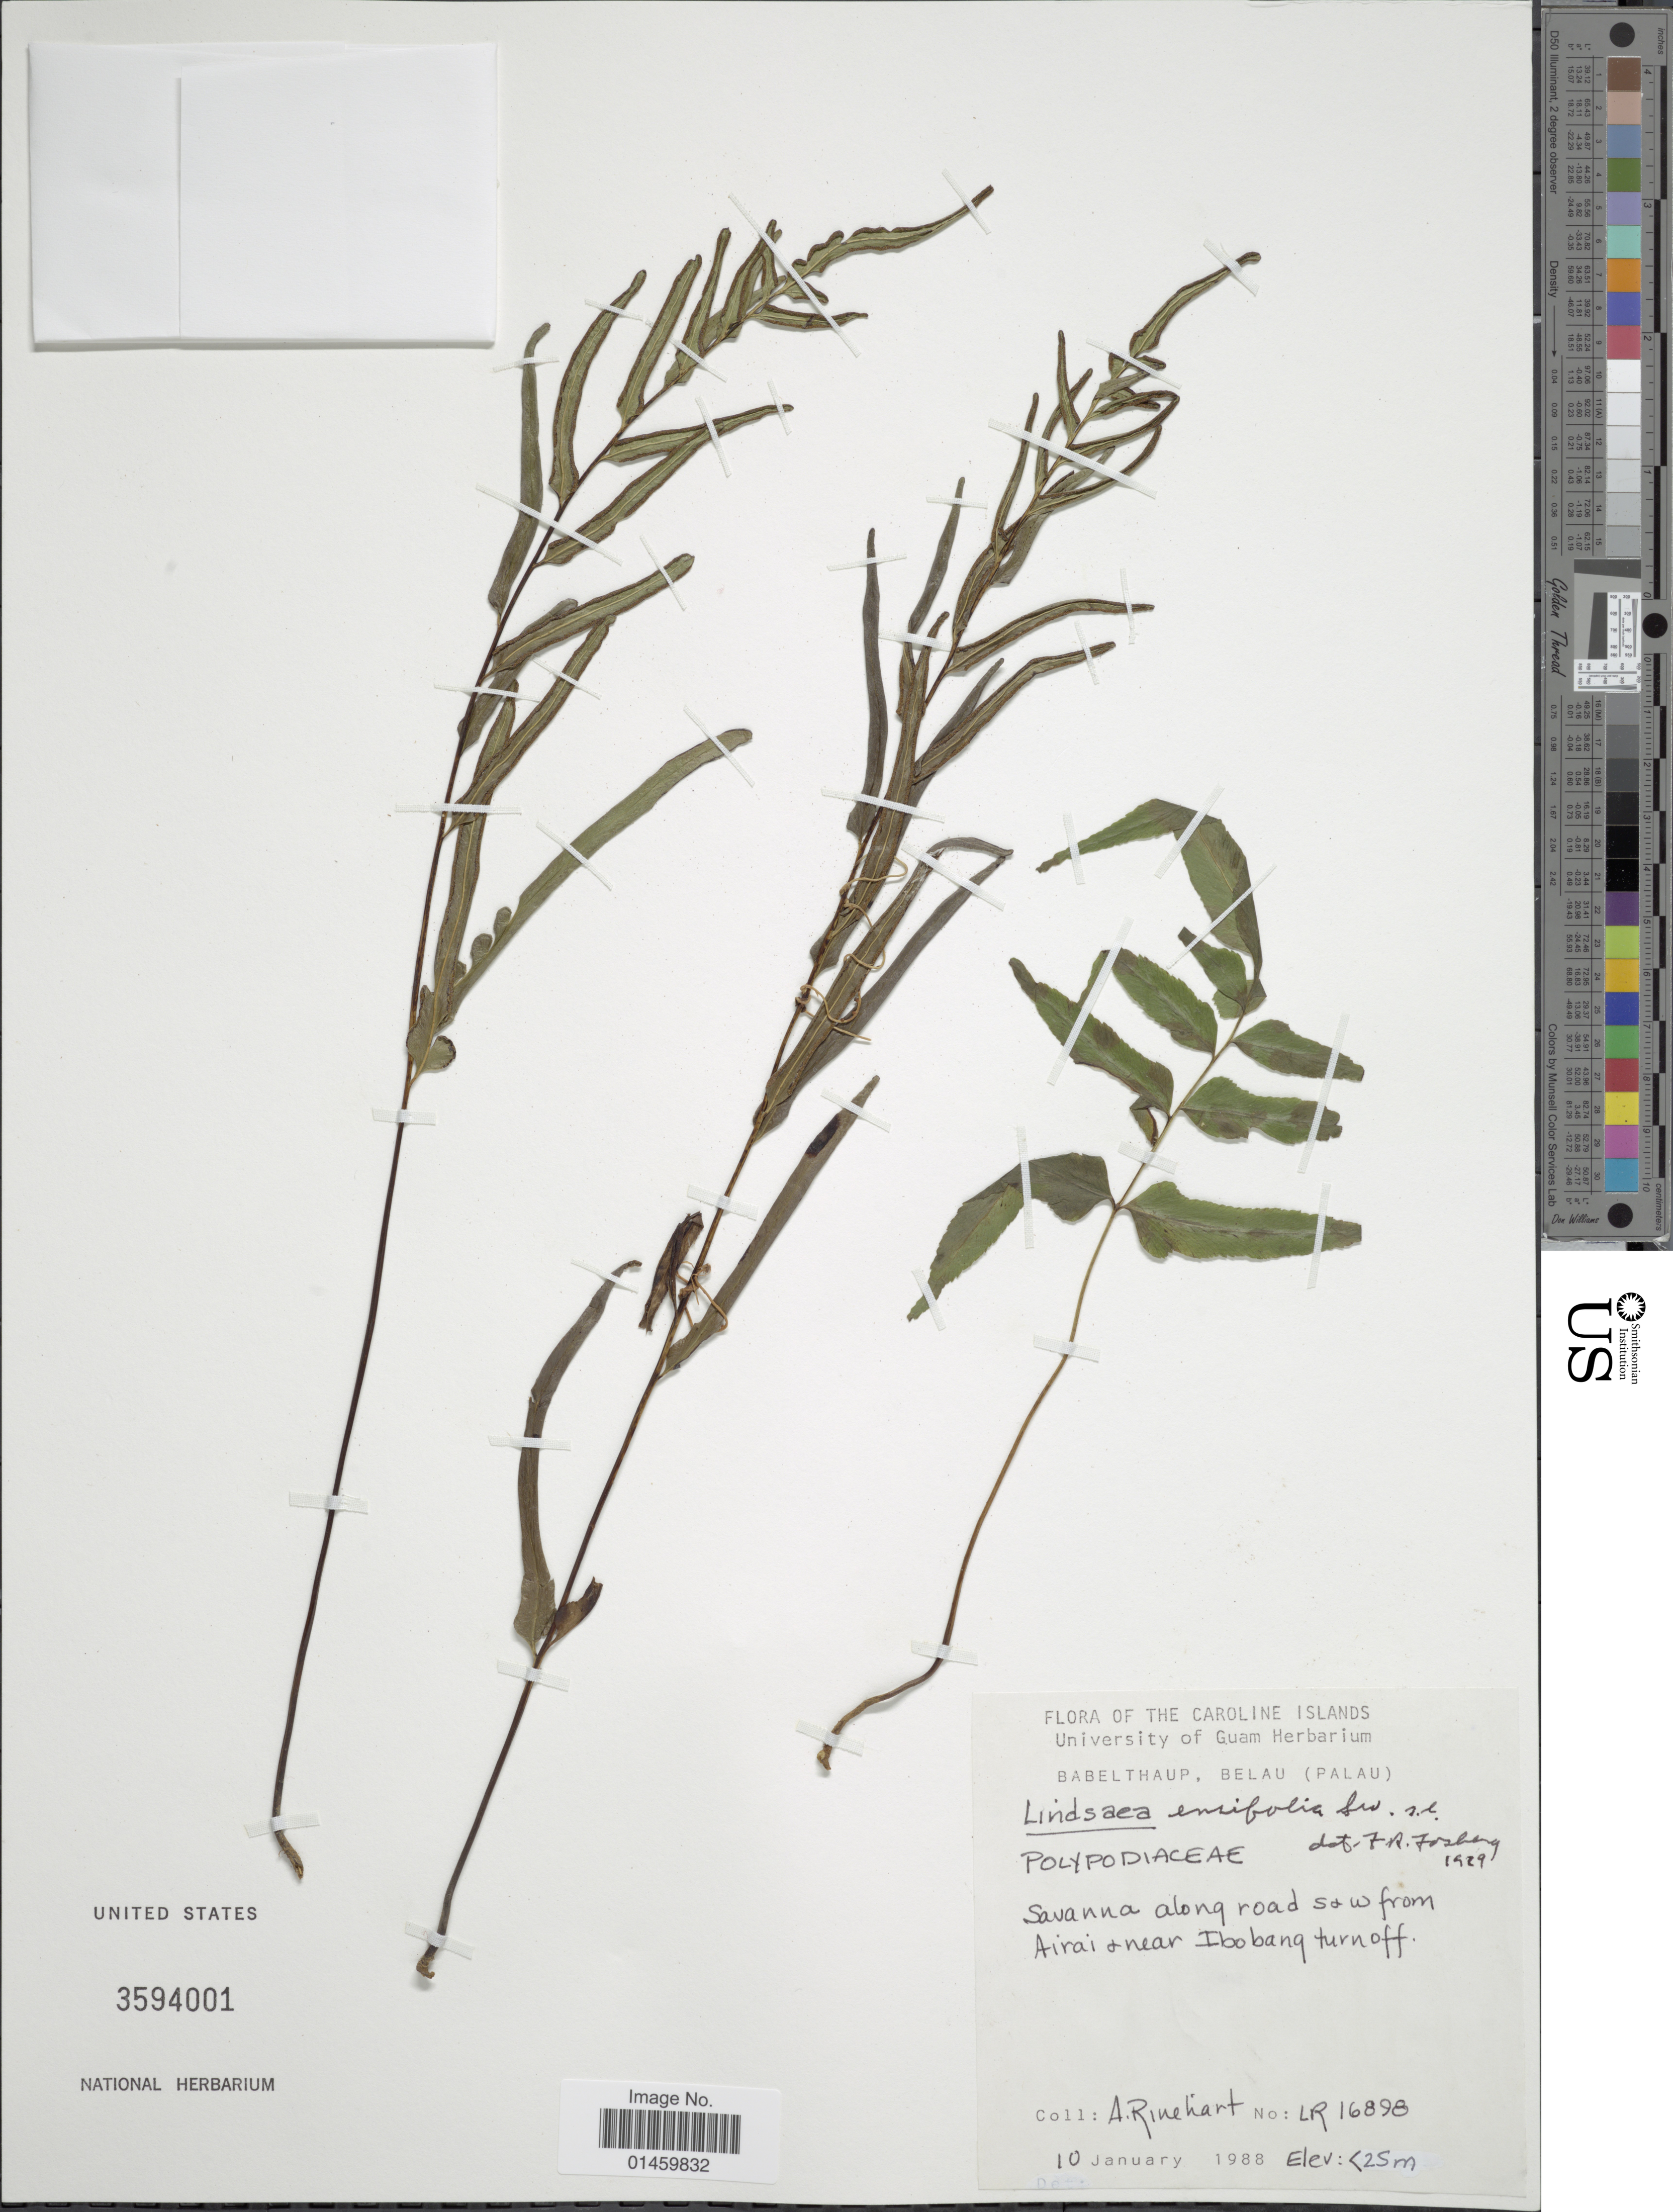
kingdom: Plantae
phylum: Tracheophyta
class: Polypodiopsida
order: Polypodiales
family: Lindsaeaceae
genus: Lindsaea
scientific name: Lindsaea ensifolia subsp. ensifolia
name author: Sw.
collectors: A. Rinehart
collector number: LR16898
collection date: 1988-01-10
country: Palau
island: Babeldaob [Babelthuap]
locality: Babelthaup, Belau (Palau). Savanna along road s&w from Airai & near Ibobang turn off.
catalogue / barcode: US 3594001